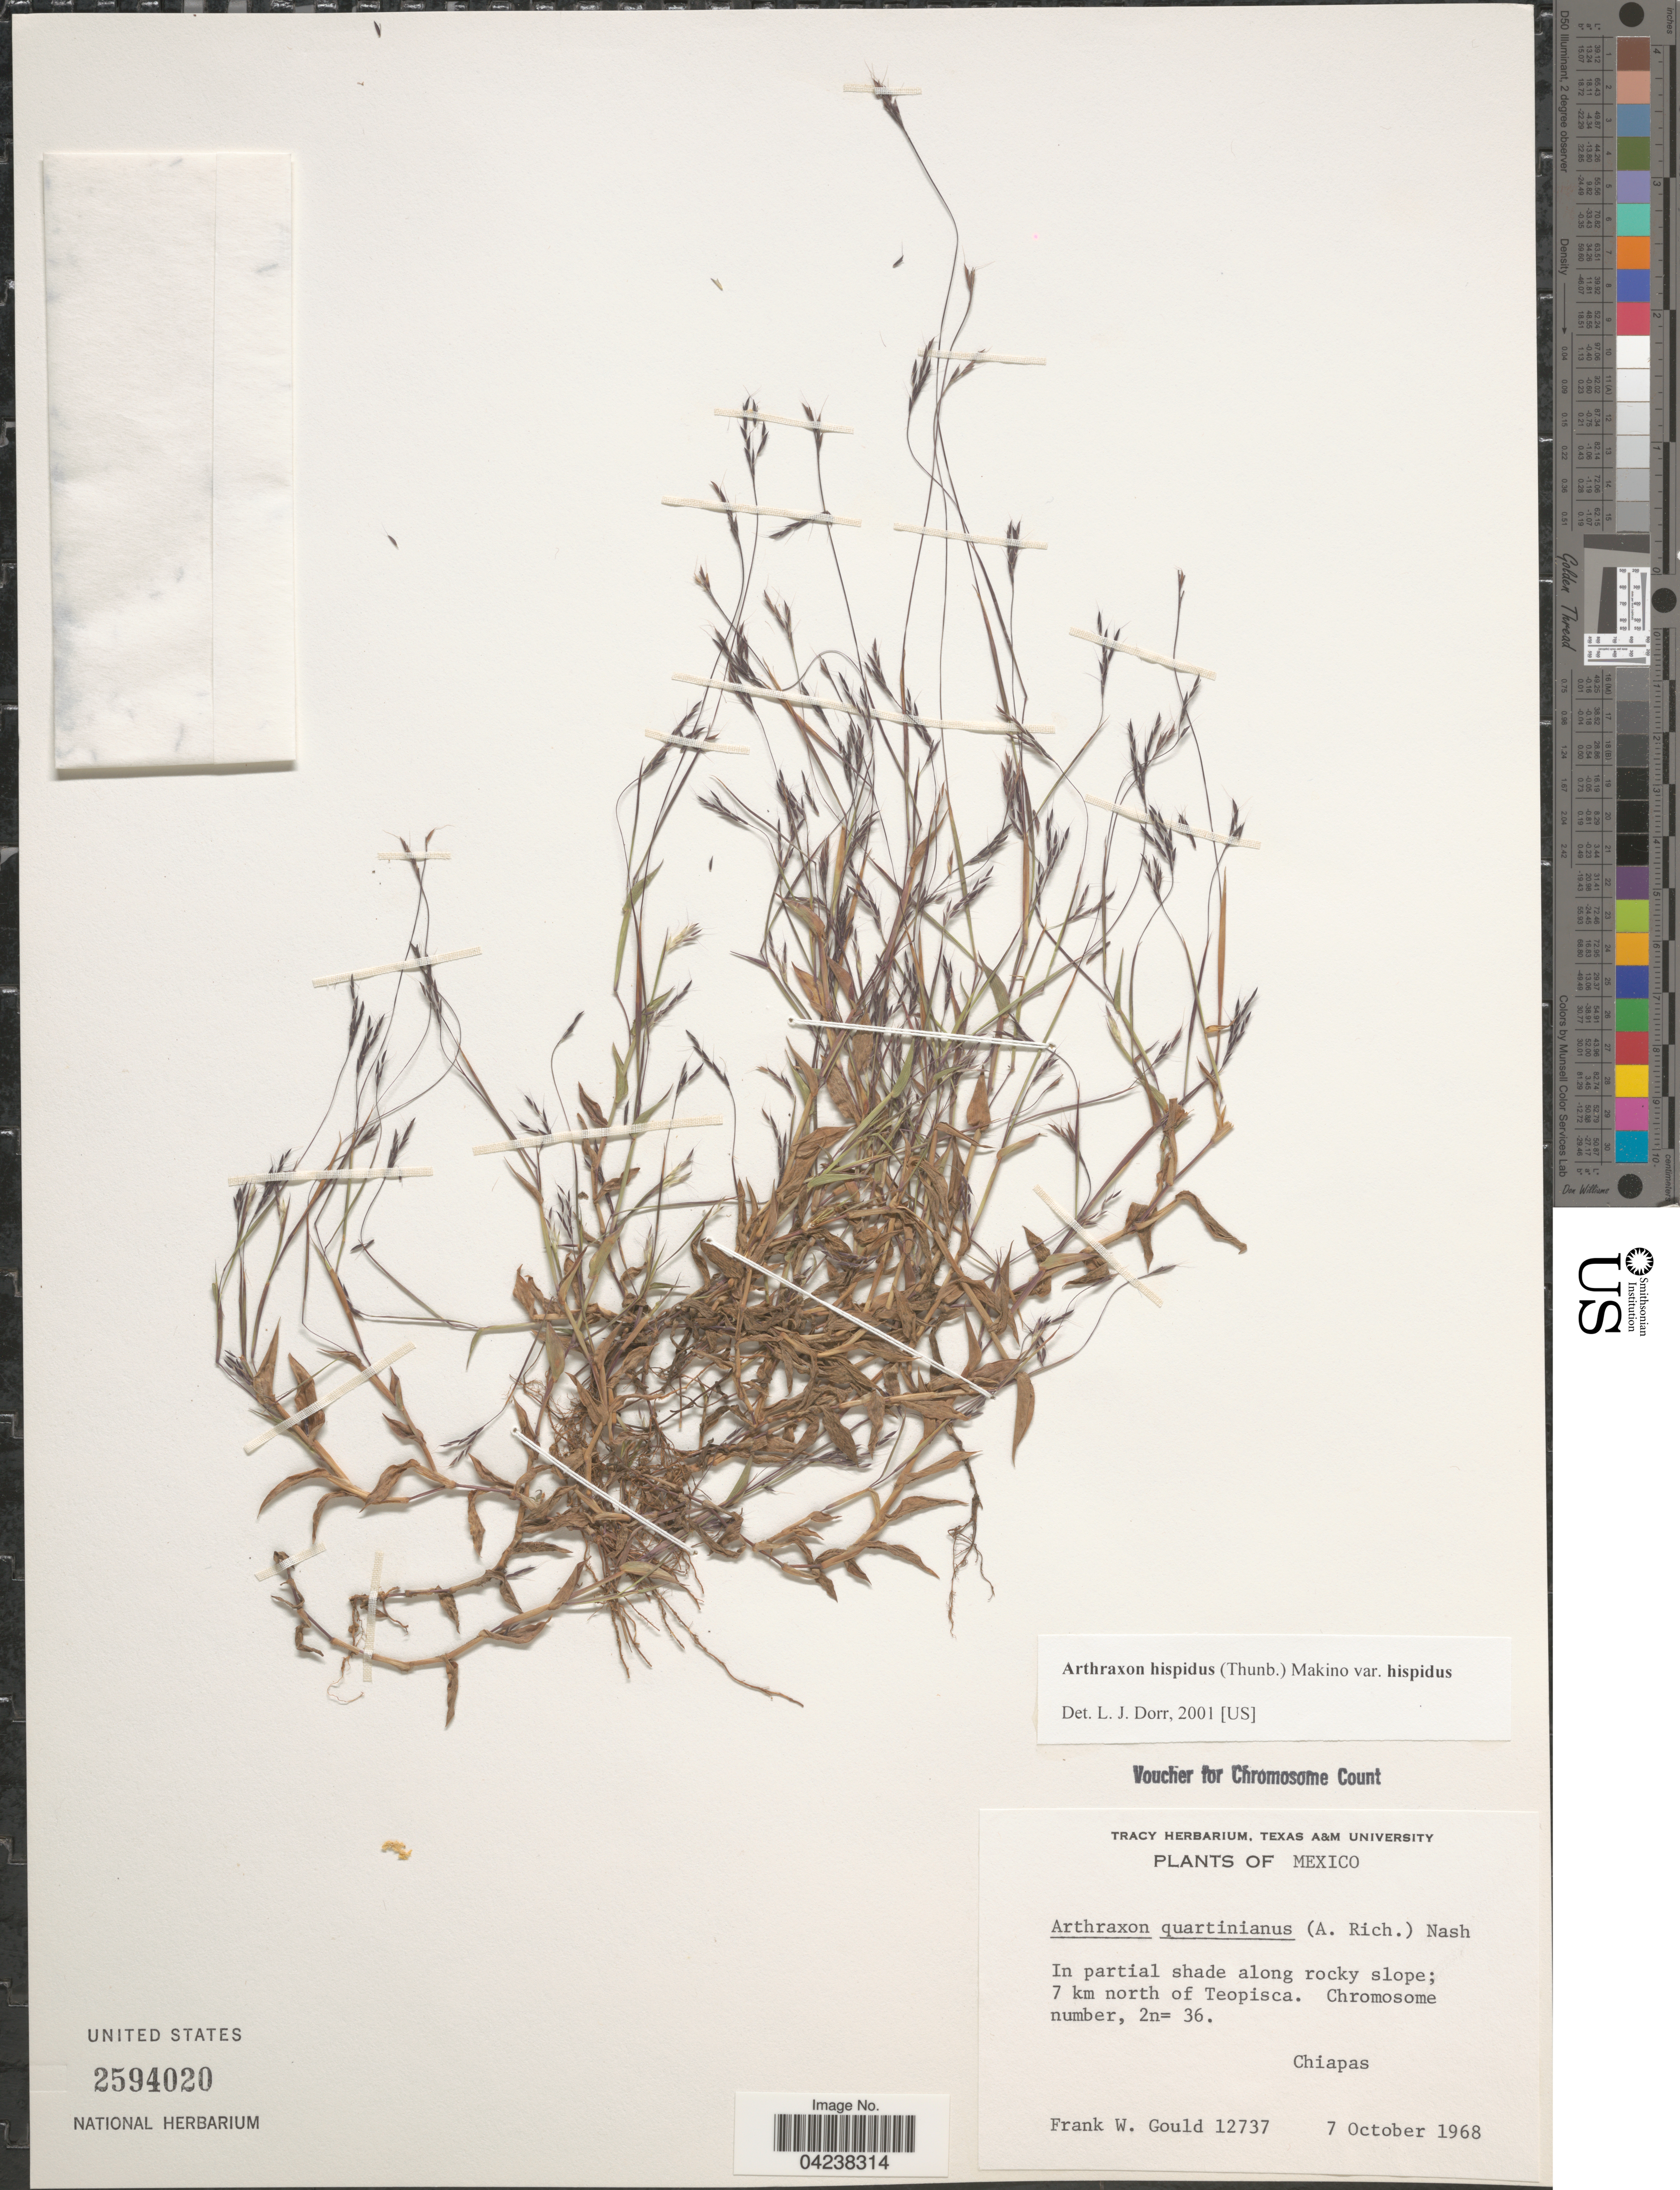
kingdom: Plantae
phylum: Tracheophyta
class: Liliopsida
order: Poales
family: Poaceae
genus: Arthraxon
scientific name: Arthraxon hispidus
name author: (Thunb.) Makino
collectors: F. W. Gould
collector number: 12737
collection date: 1968-10-07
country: Mexico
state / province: Chiapas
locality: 7 km north of Teopisca. Chiapas.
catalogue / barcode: US 2594020